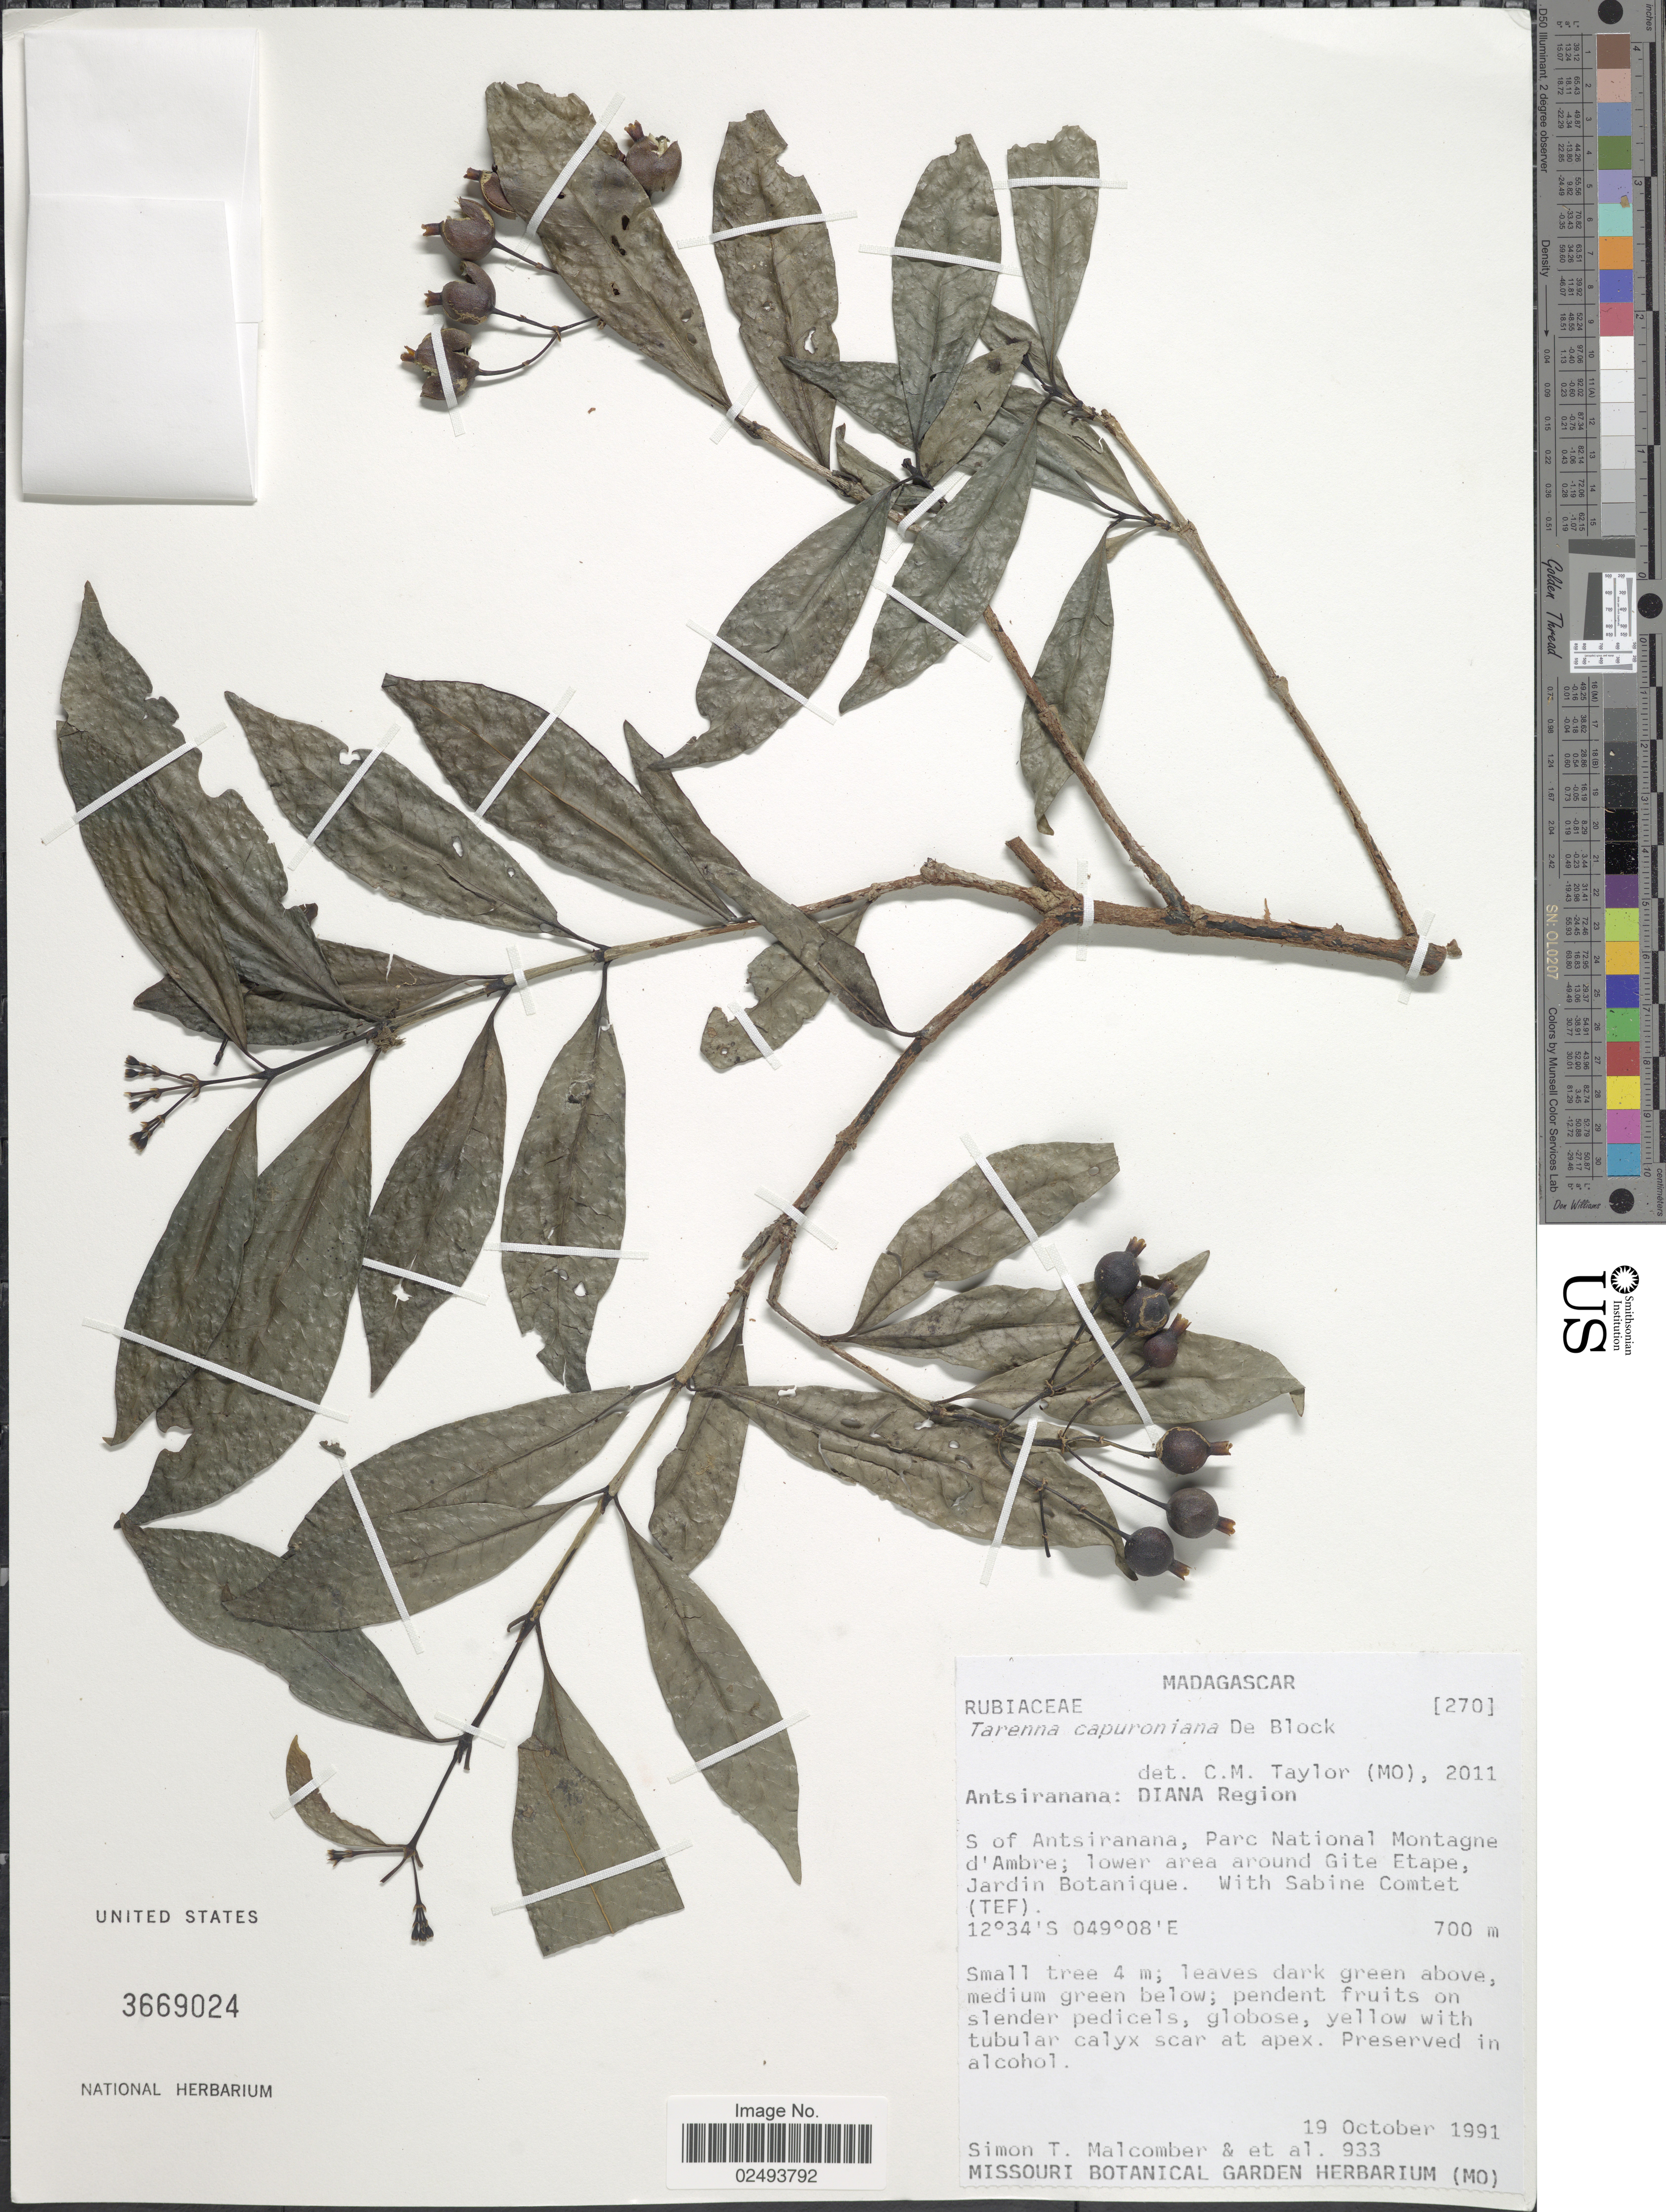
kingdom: Plantae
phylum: Tracheophyta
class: Magnoliopsida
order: Gentianales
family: Rubiaceae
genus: Tarenna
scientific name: Tarenna capuroniana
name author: De Block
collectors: S. T. Malcomber & et al.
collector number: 933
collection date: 1991-10-19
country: Madagascar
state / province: Diana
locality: Diana Region. S of Antsiranana, Parc National montagne d'Ambre; lower aea around Gite Etape Jardin Botanique. With Sabine Comtet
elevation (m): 700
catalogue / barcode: US 3669024